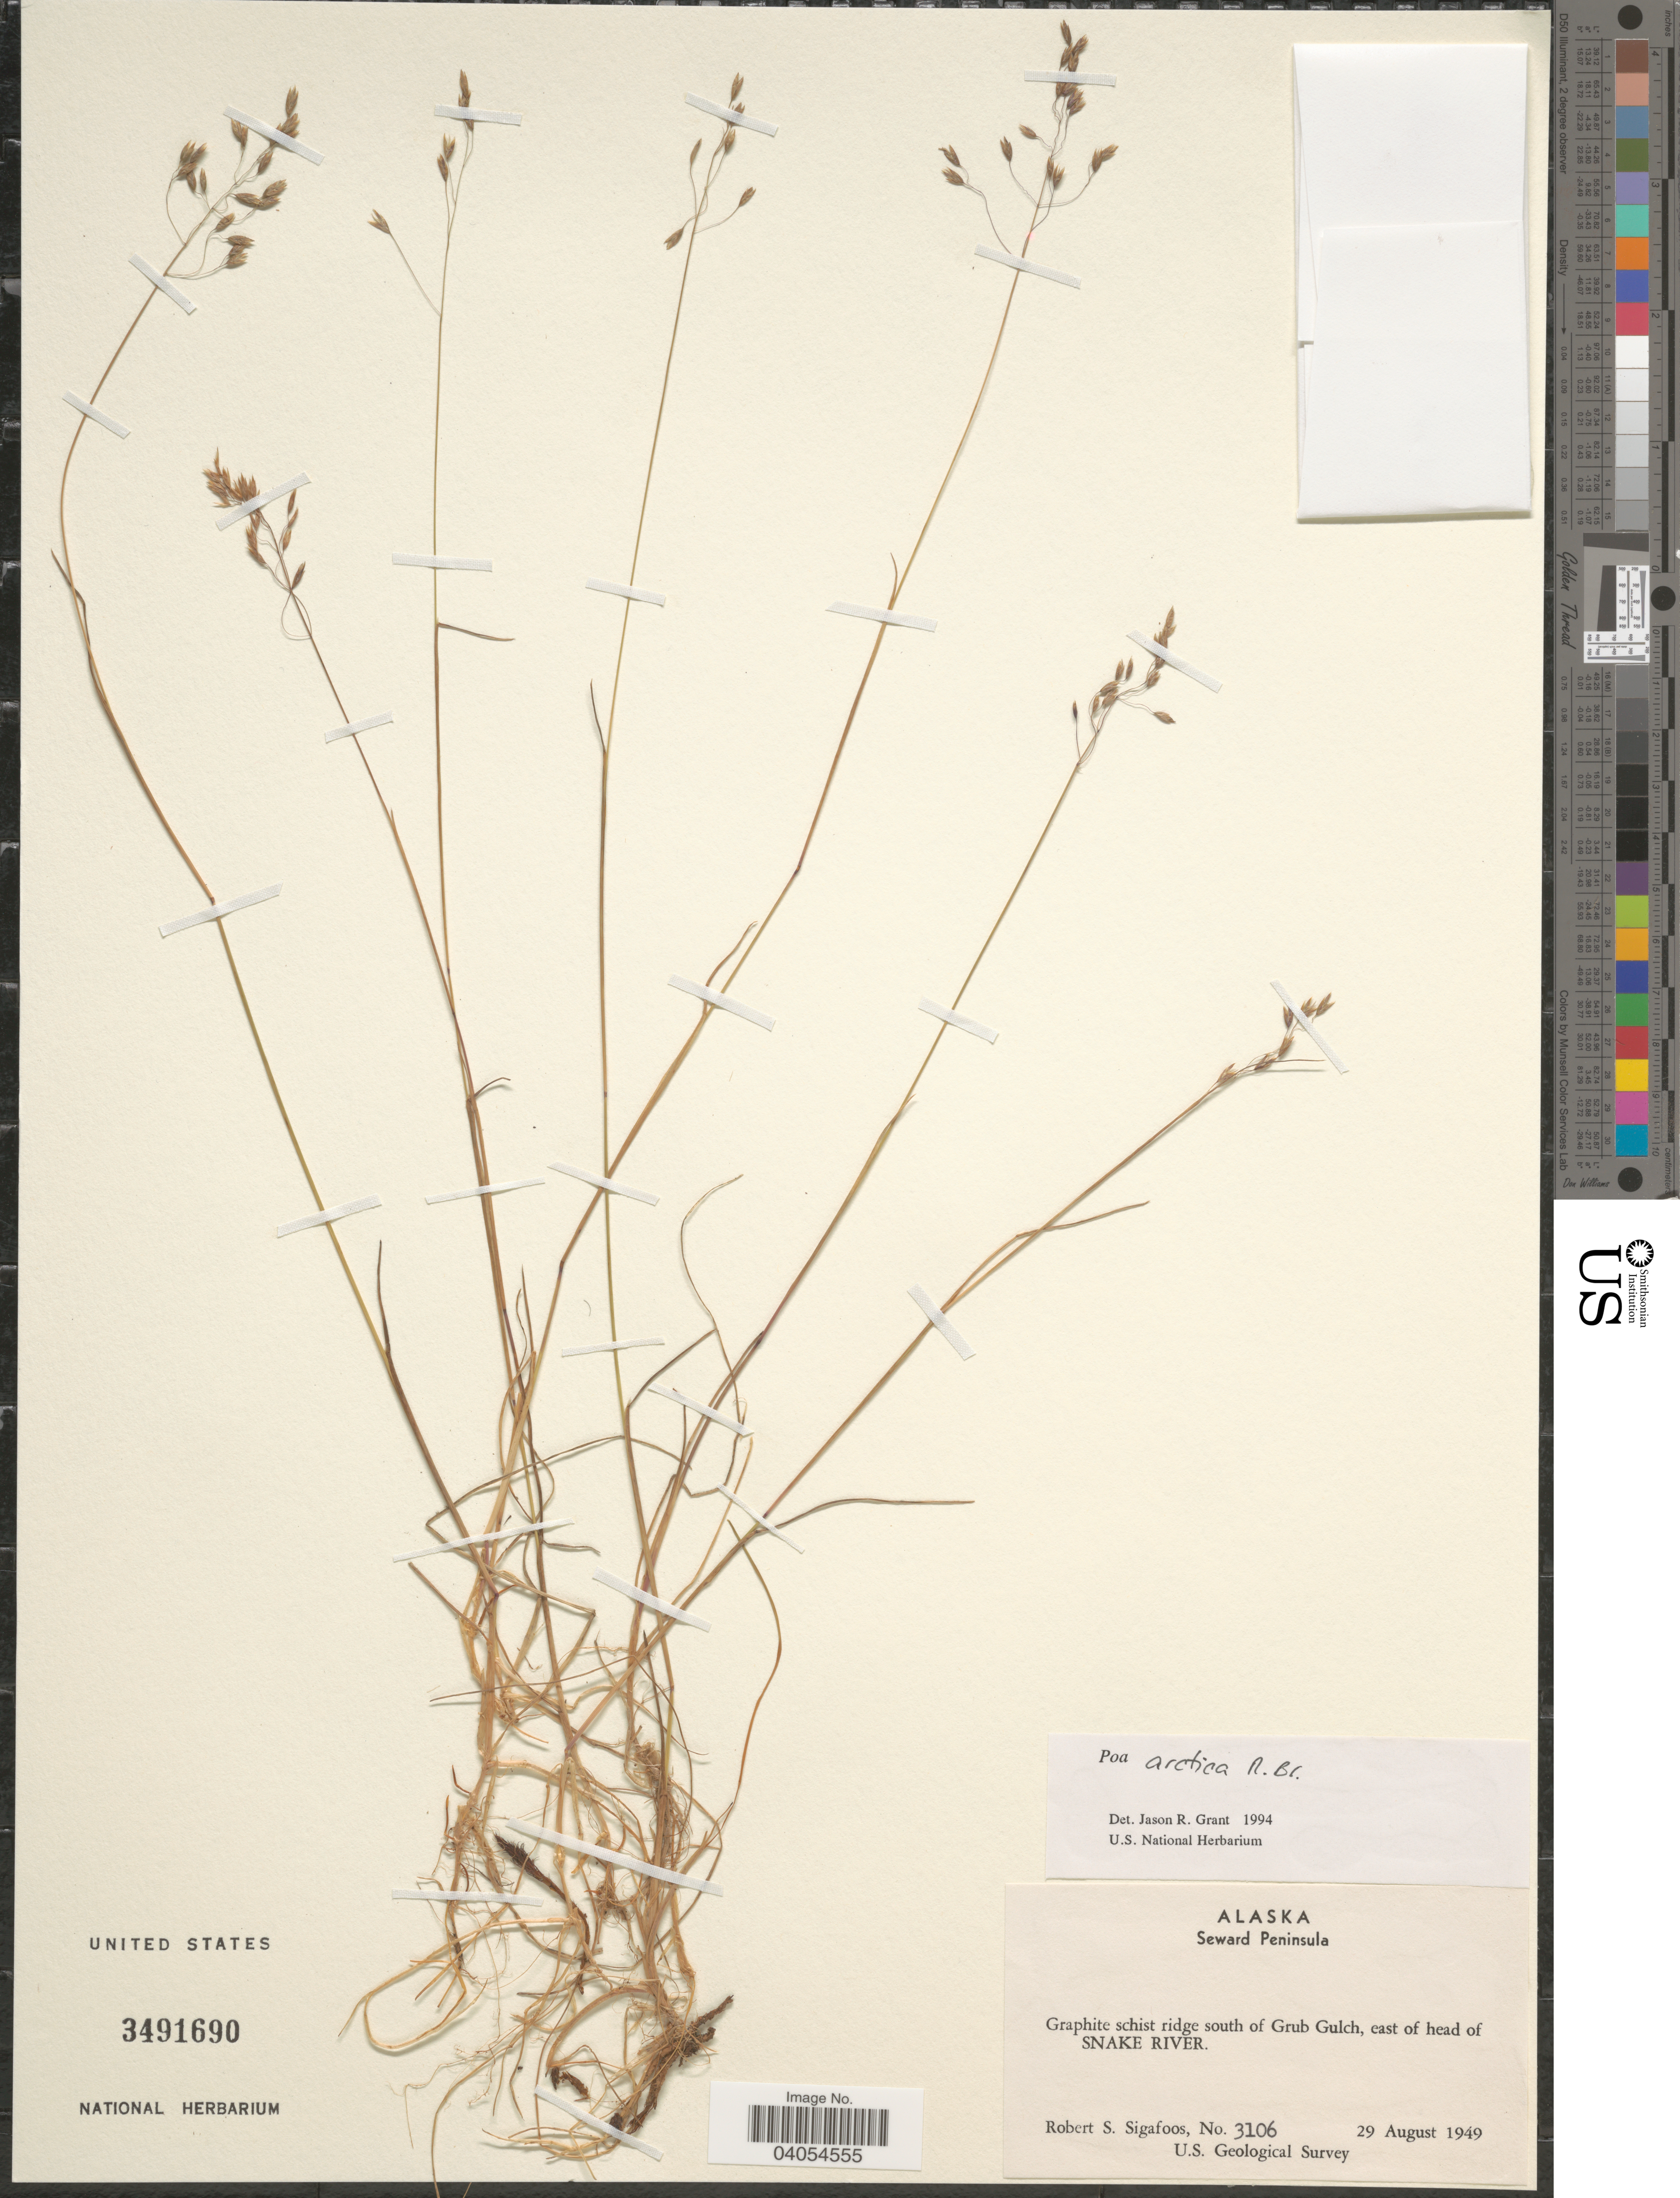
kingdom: Plantae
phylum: Tracheophyta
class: Liliopsida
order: Poales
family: Poaceae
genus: Poa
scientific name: Poa arctica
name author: R. Br.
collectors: R. Sigafoos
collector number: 3106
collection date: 1949-08-29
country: United States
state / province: Alaska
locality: Seward Peninsula. Graphite schist ridge south of Grub Gulch, east of head of Snake River.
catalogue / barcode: US 3491690